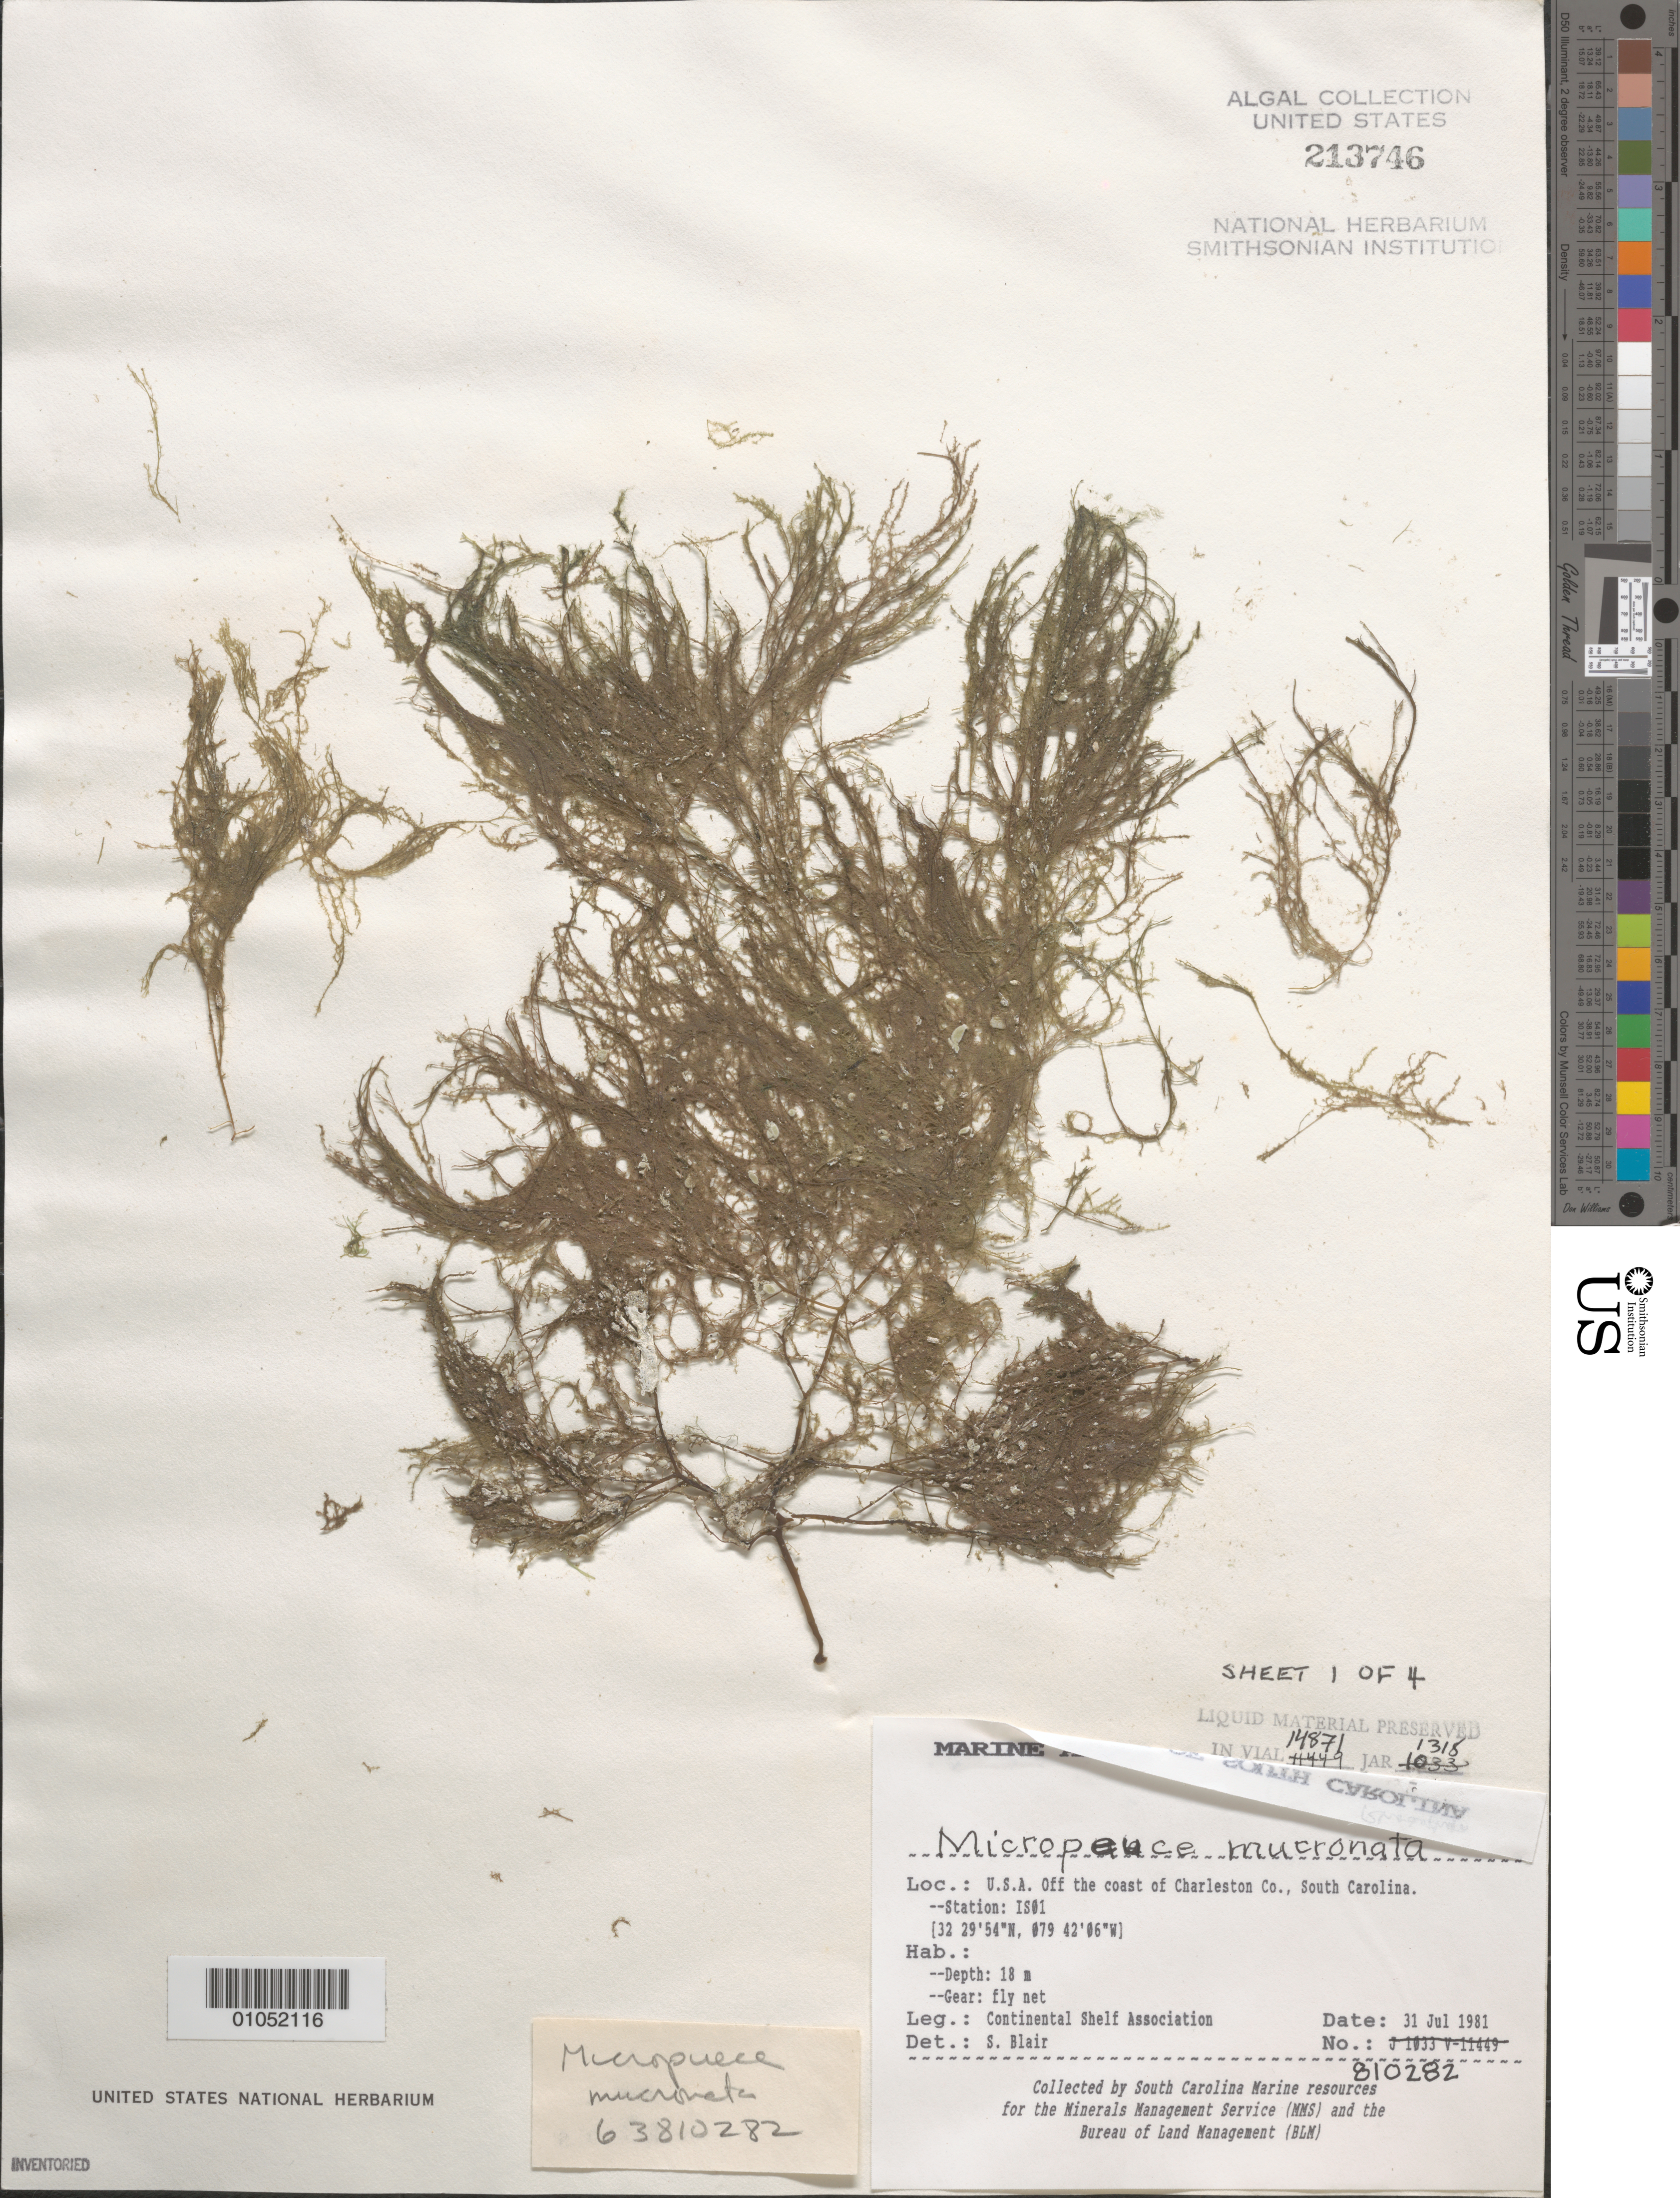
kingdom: Plantae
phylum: Rhodophyta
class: Florideophyceae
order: Ceramiales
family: Rhodomelaceae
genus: Heterodasya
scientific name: Heterodasya mucronata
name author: (Harv.) M.J. Wynne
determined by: Algae name updating Project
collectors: Continental Shelf Associates for the MMS/BLM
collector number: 810282 (Station IS01)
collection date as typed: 31 Jul 1981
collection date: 1981-07-31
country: United States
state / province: South Carolina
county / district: Charleston County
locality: Off the coast of Charleston County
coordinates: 32 29'54" N, 079 42'06" W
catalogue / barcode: US 213746